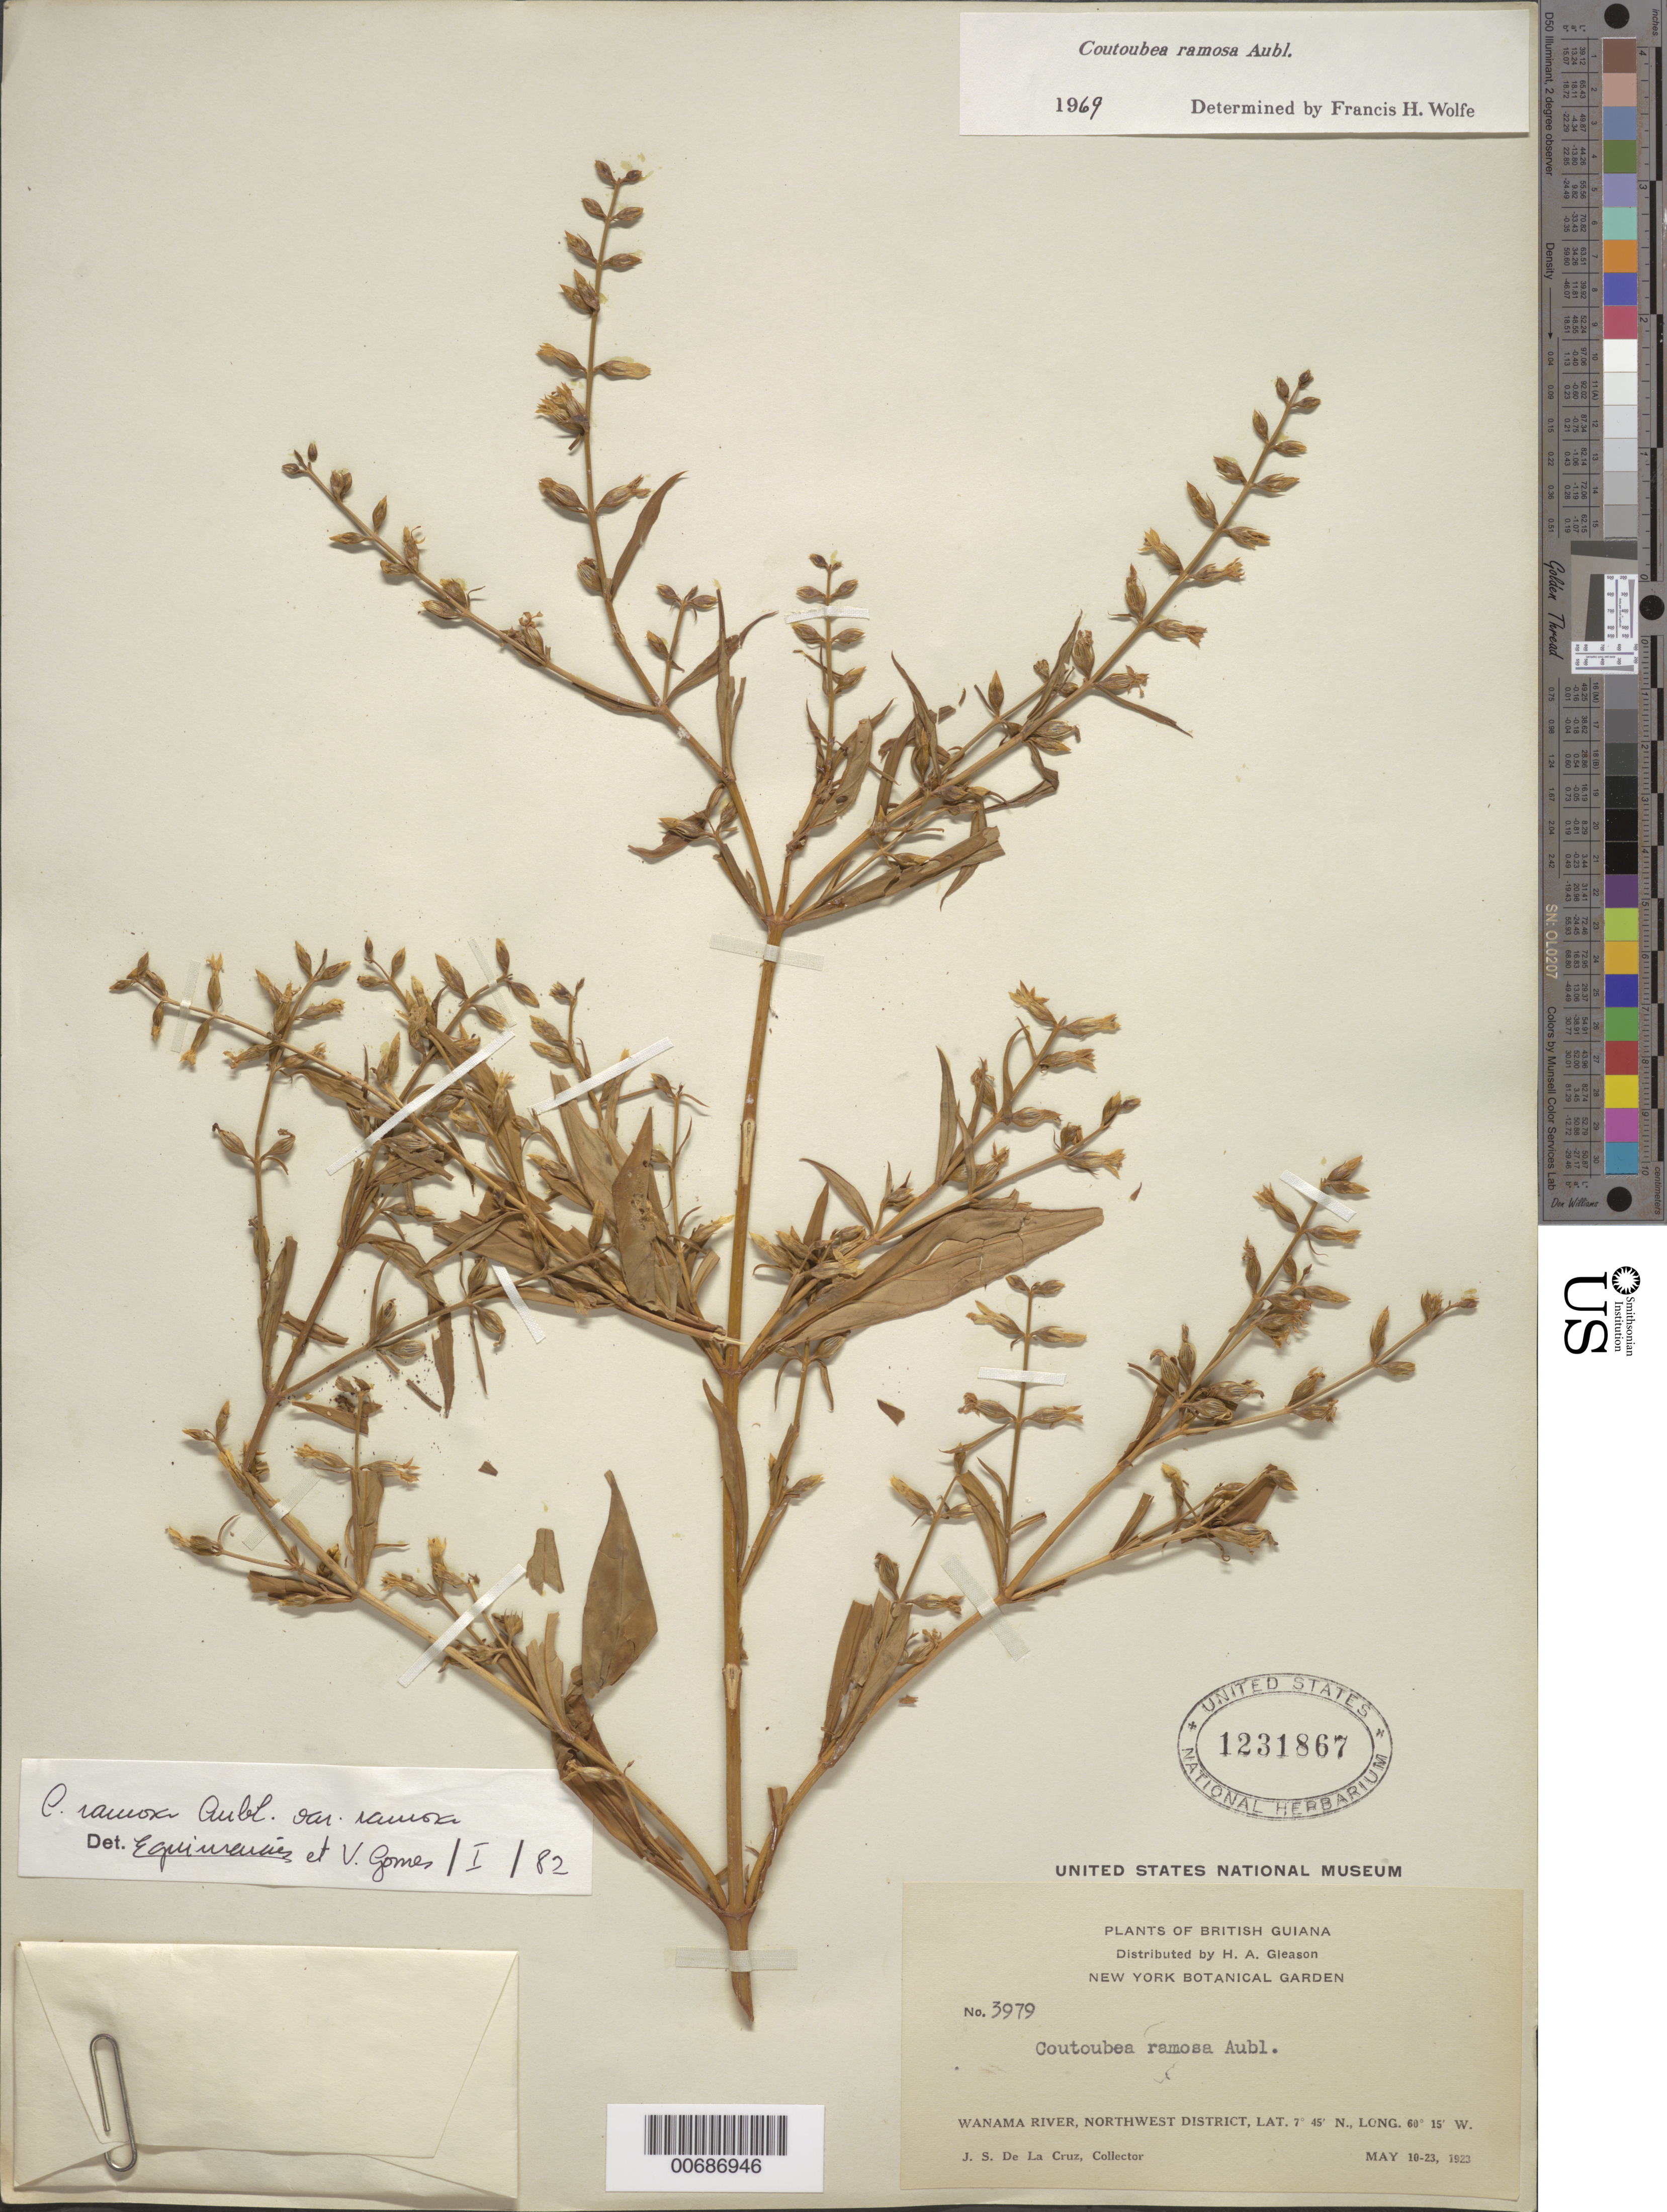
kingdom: Plantae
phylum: Tracheophyta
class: Magnoliopsida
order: Gentianales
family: Gentianaceae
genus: Coutoubea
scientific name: Coutoubea ramosa var. ramosa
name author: Aubl.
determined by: Guimaraes, E. F.; Gomes, V.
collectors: J. S. de la Cruz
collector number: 3979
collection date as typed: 10-May-23 to 23-May-23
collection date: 1923-05-10/1923-05-23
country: Guyana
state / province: Barima-Waini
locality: Wanama R., NW District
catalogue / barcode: US 1231867